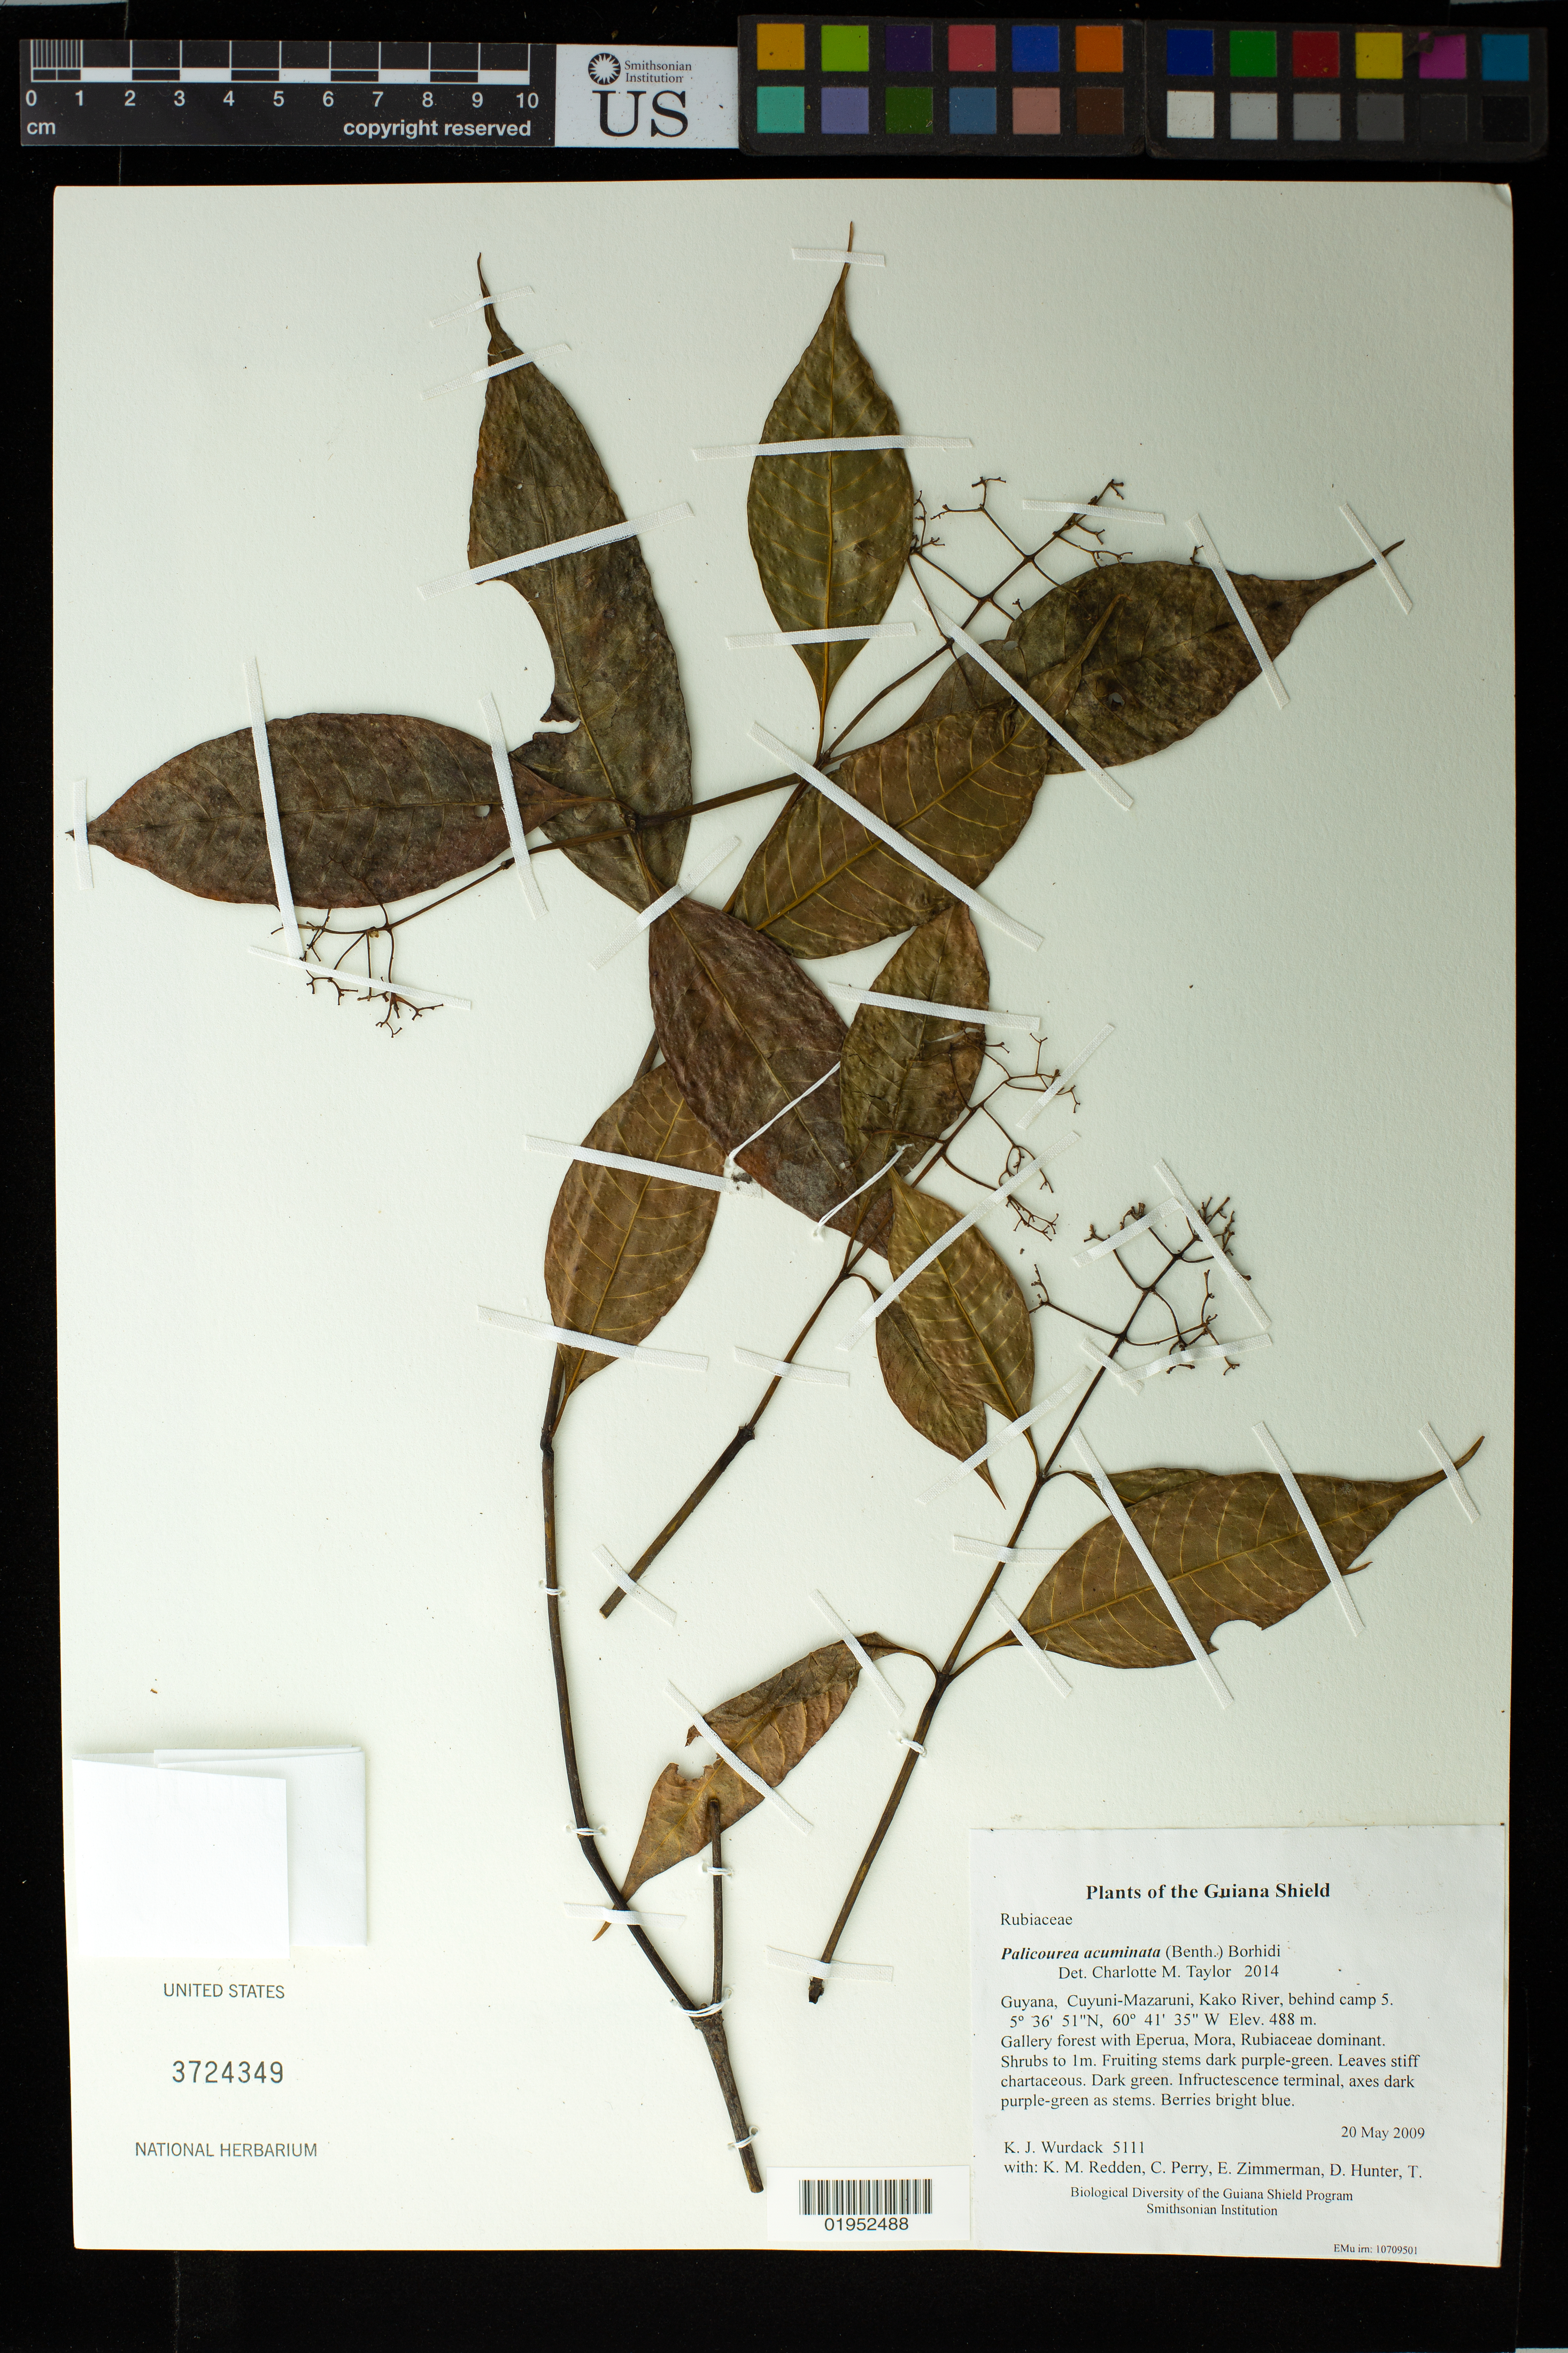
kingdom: Plantae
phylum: Tracheophyta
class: Magnoliopsida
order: Gentianales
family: Rubiaceae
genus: Palicourea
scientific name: Palicourea acuminata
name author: (Benth.) Borhidi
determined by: Taylor, Charlotte M.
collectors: K. Wurdack, K. M. Redden, C. Perry, E. Zimmerman, D. Hunter, T. Hunter & V. Roland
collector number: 5111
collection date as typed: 20 May 2009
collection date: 2009-05-20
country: Guyana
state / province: Cuyuni-Mazaruni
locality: Kako River, behind camp 5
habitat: Gallery forest with Eperua, Mora, Rubiaceae dominant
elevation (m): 488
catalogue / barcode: US 3724349